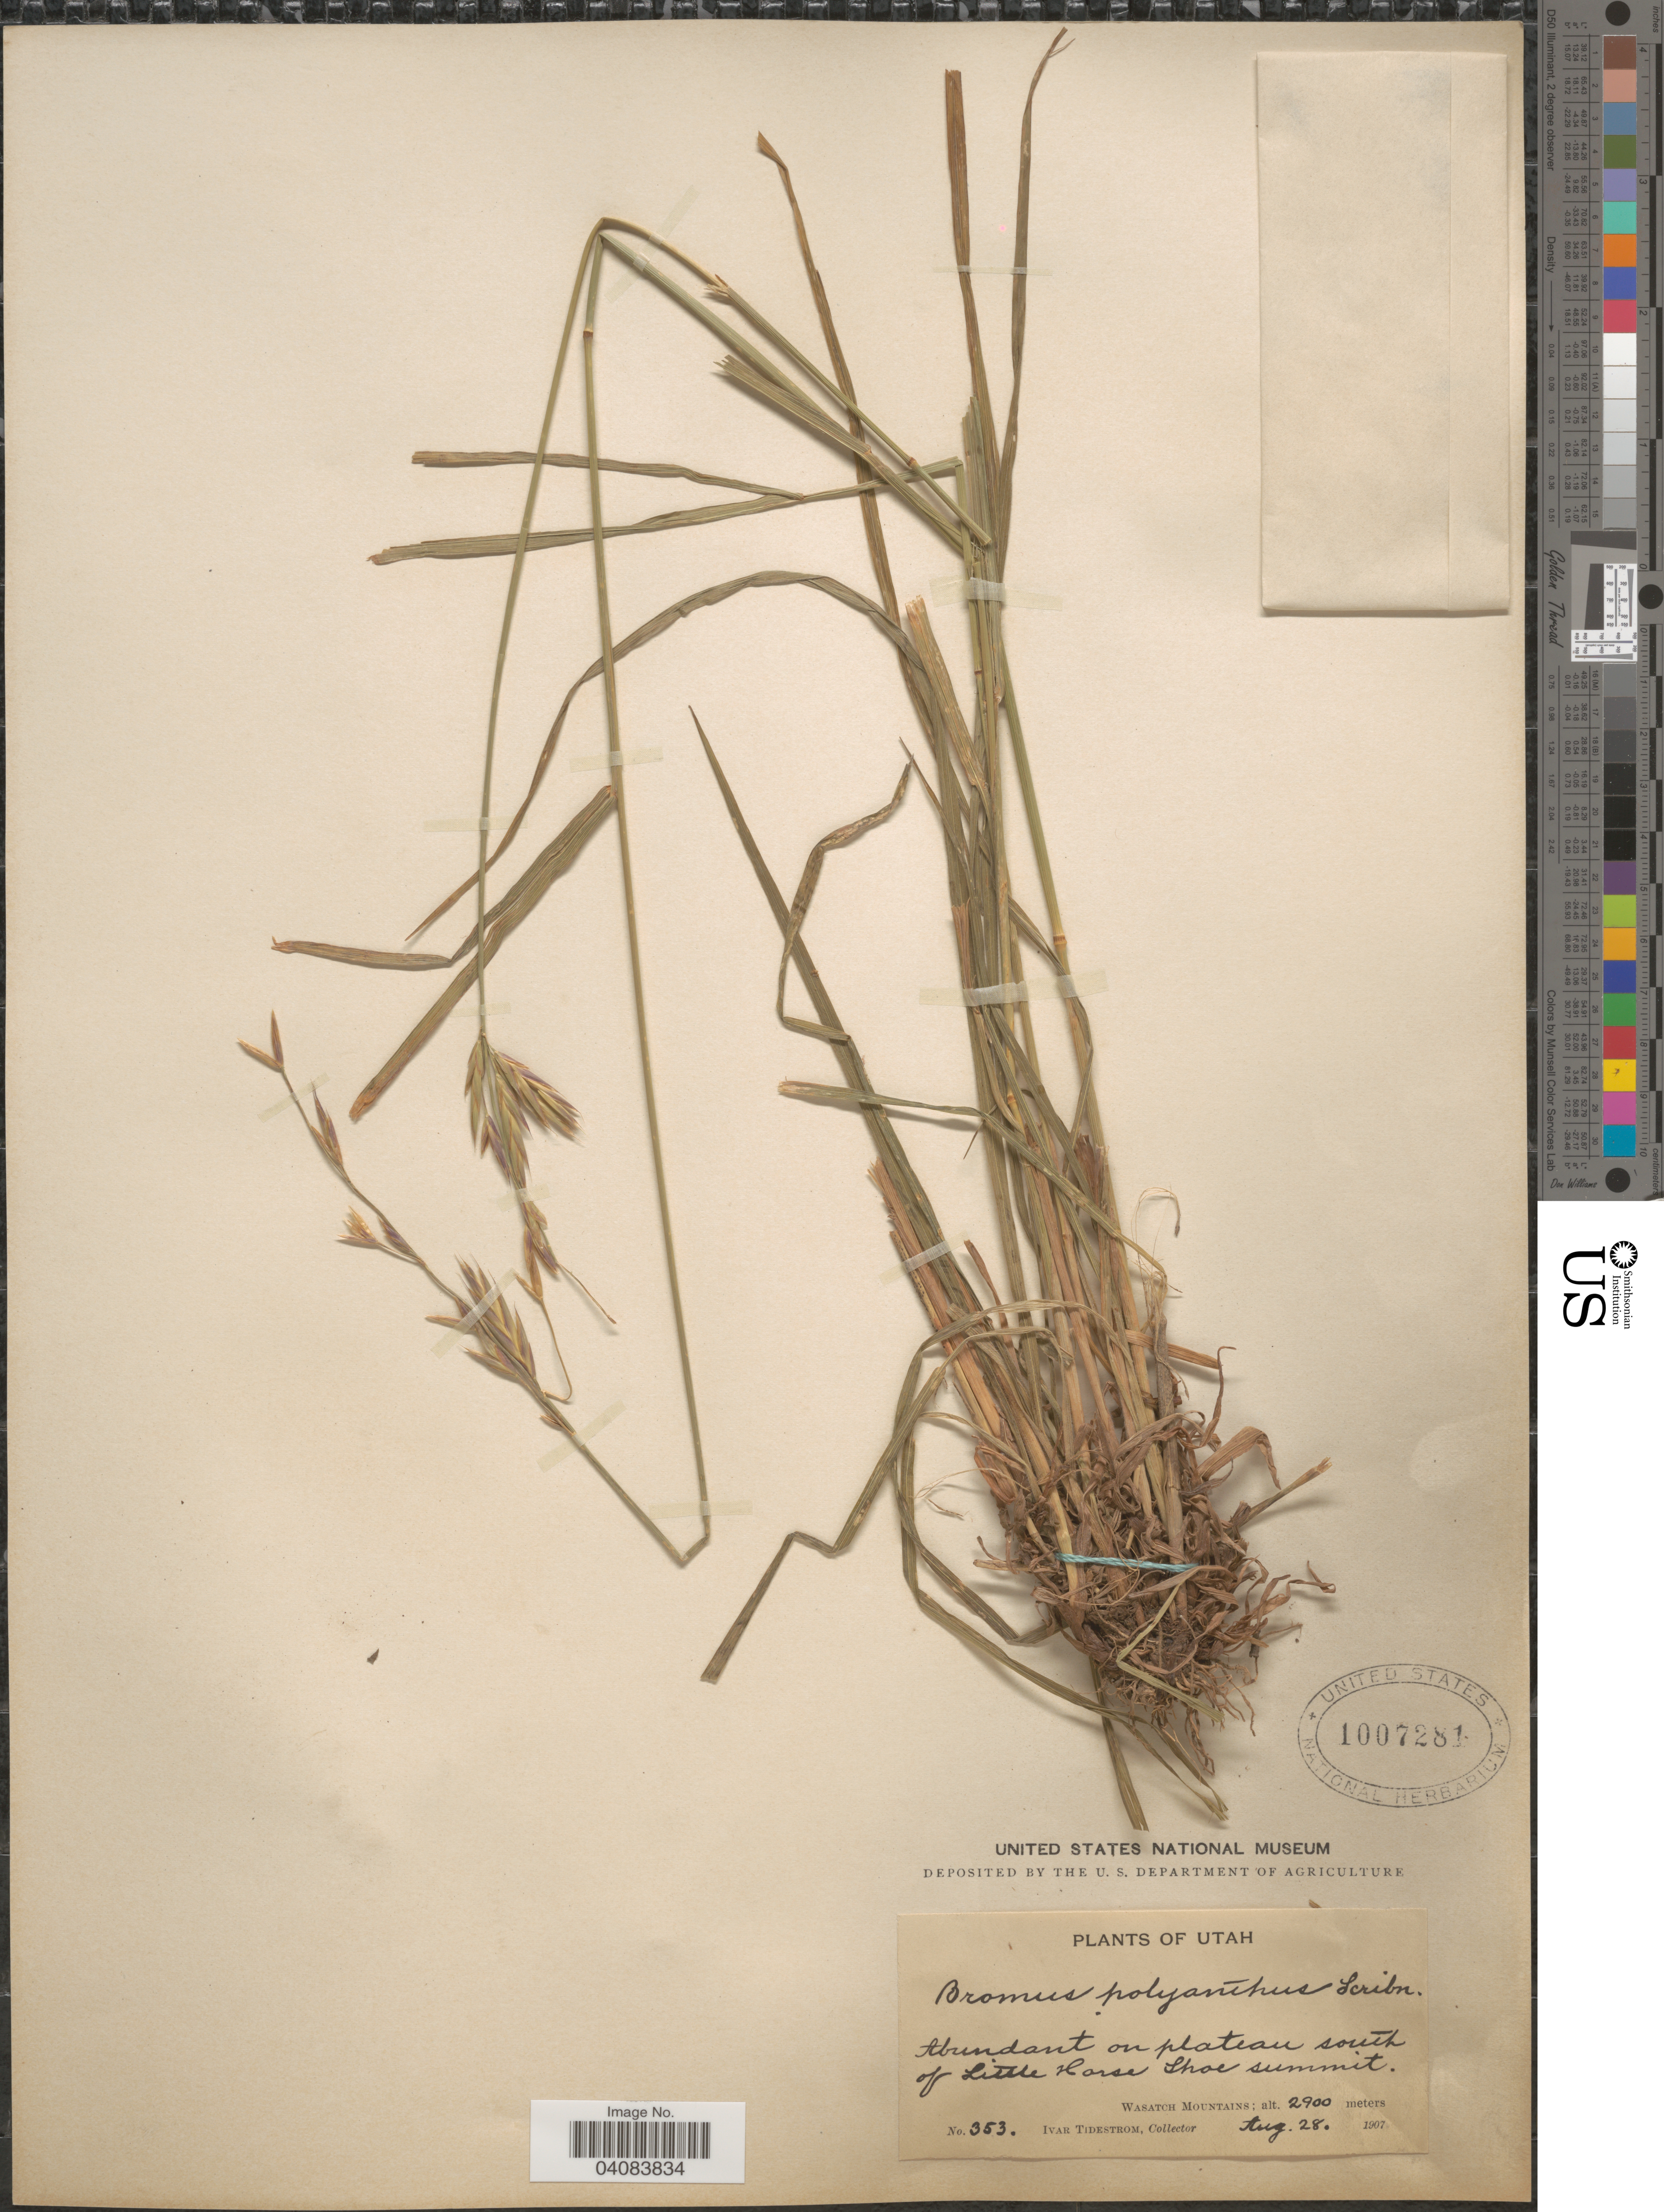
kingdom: Plantae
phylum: Tracheophyta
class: Liliopsida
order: Poales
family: Poaceae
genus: Bromus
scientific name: Bromus polyanthus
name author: Scribn. ex Shear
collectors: I. F. Tidestrom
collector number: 353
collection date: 1907-08-28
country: United States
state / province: Utah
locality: Abundant on plateau south of Little Horse Shoe summit. Wasatch Mountains.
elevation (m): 2900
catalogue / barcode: US 1007281